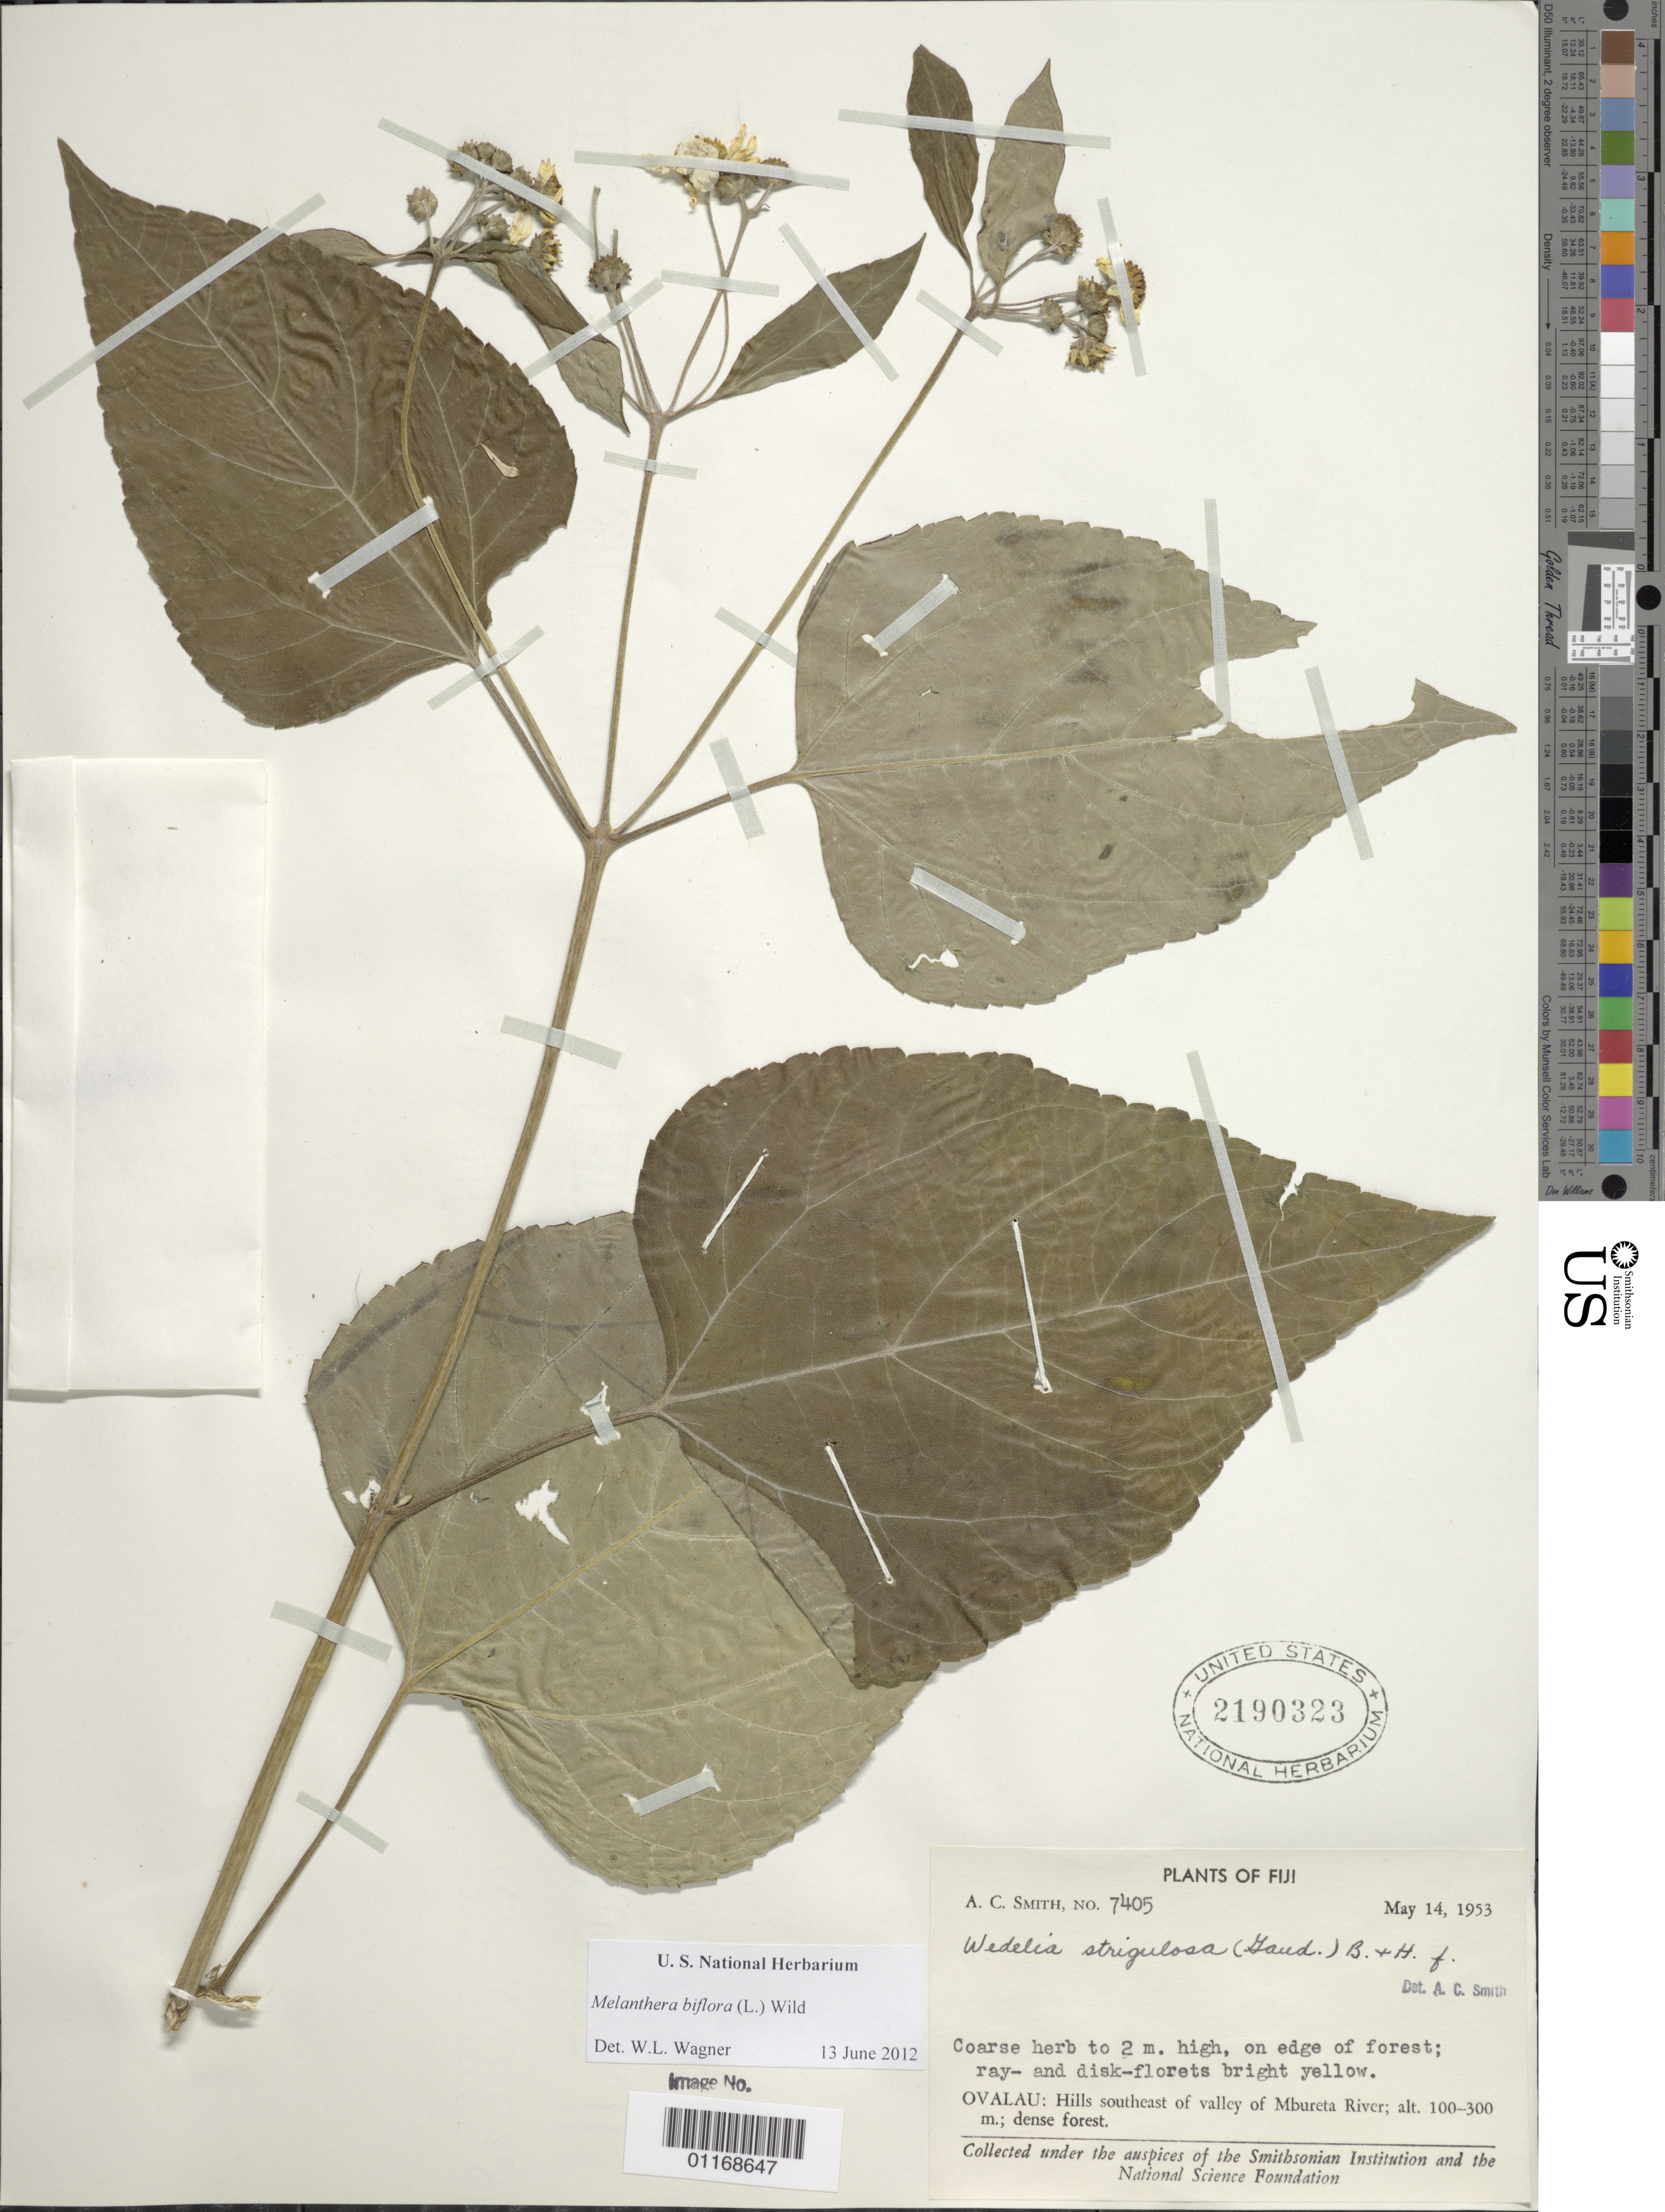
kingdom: Plantae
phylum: Tracheophyta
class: Magnoliopsida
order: Asterales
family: Asteraceae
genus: Wollastonia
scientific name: Wollastonia biflora var. biflora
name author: (L.) DC.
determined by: Wagner, W. L., (BOT), Smithsonian Institution - National Museum of Natural History (UNITED STATES)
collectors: A. C. Smith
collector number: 7405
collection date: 1953-05-14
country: Fiji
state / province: Eastern Division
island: Ovalau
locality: Hills SE of valley of Mbureta River. Ovalau, Fiji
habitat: Dense forest.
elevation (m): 100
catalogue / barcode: US 2190323